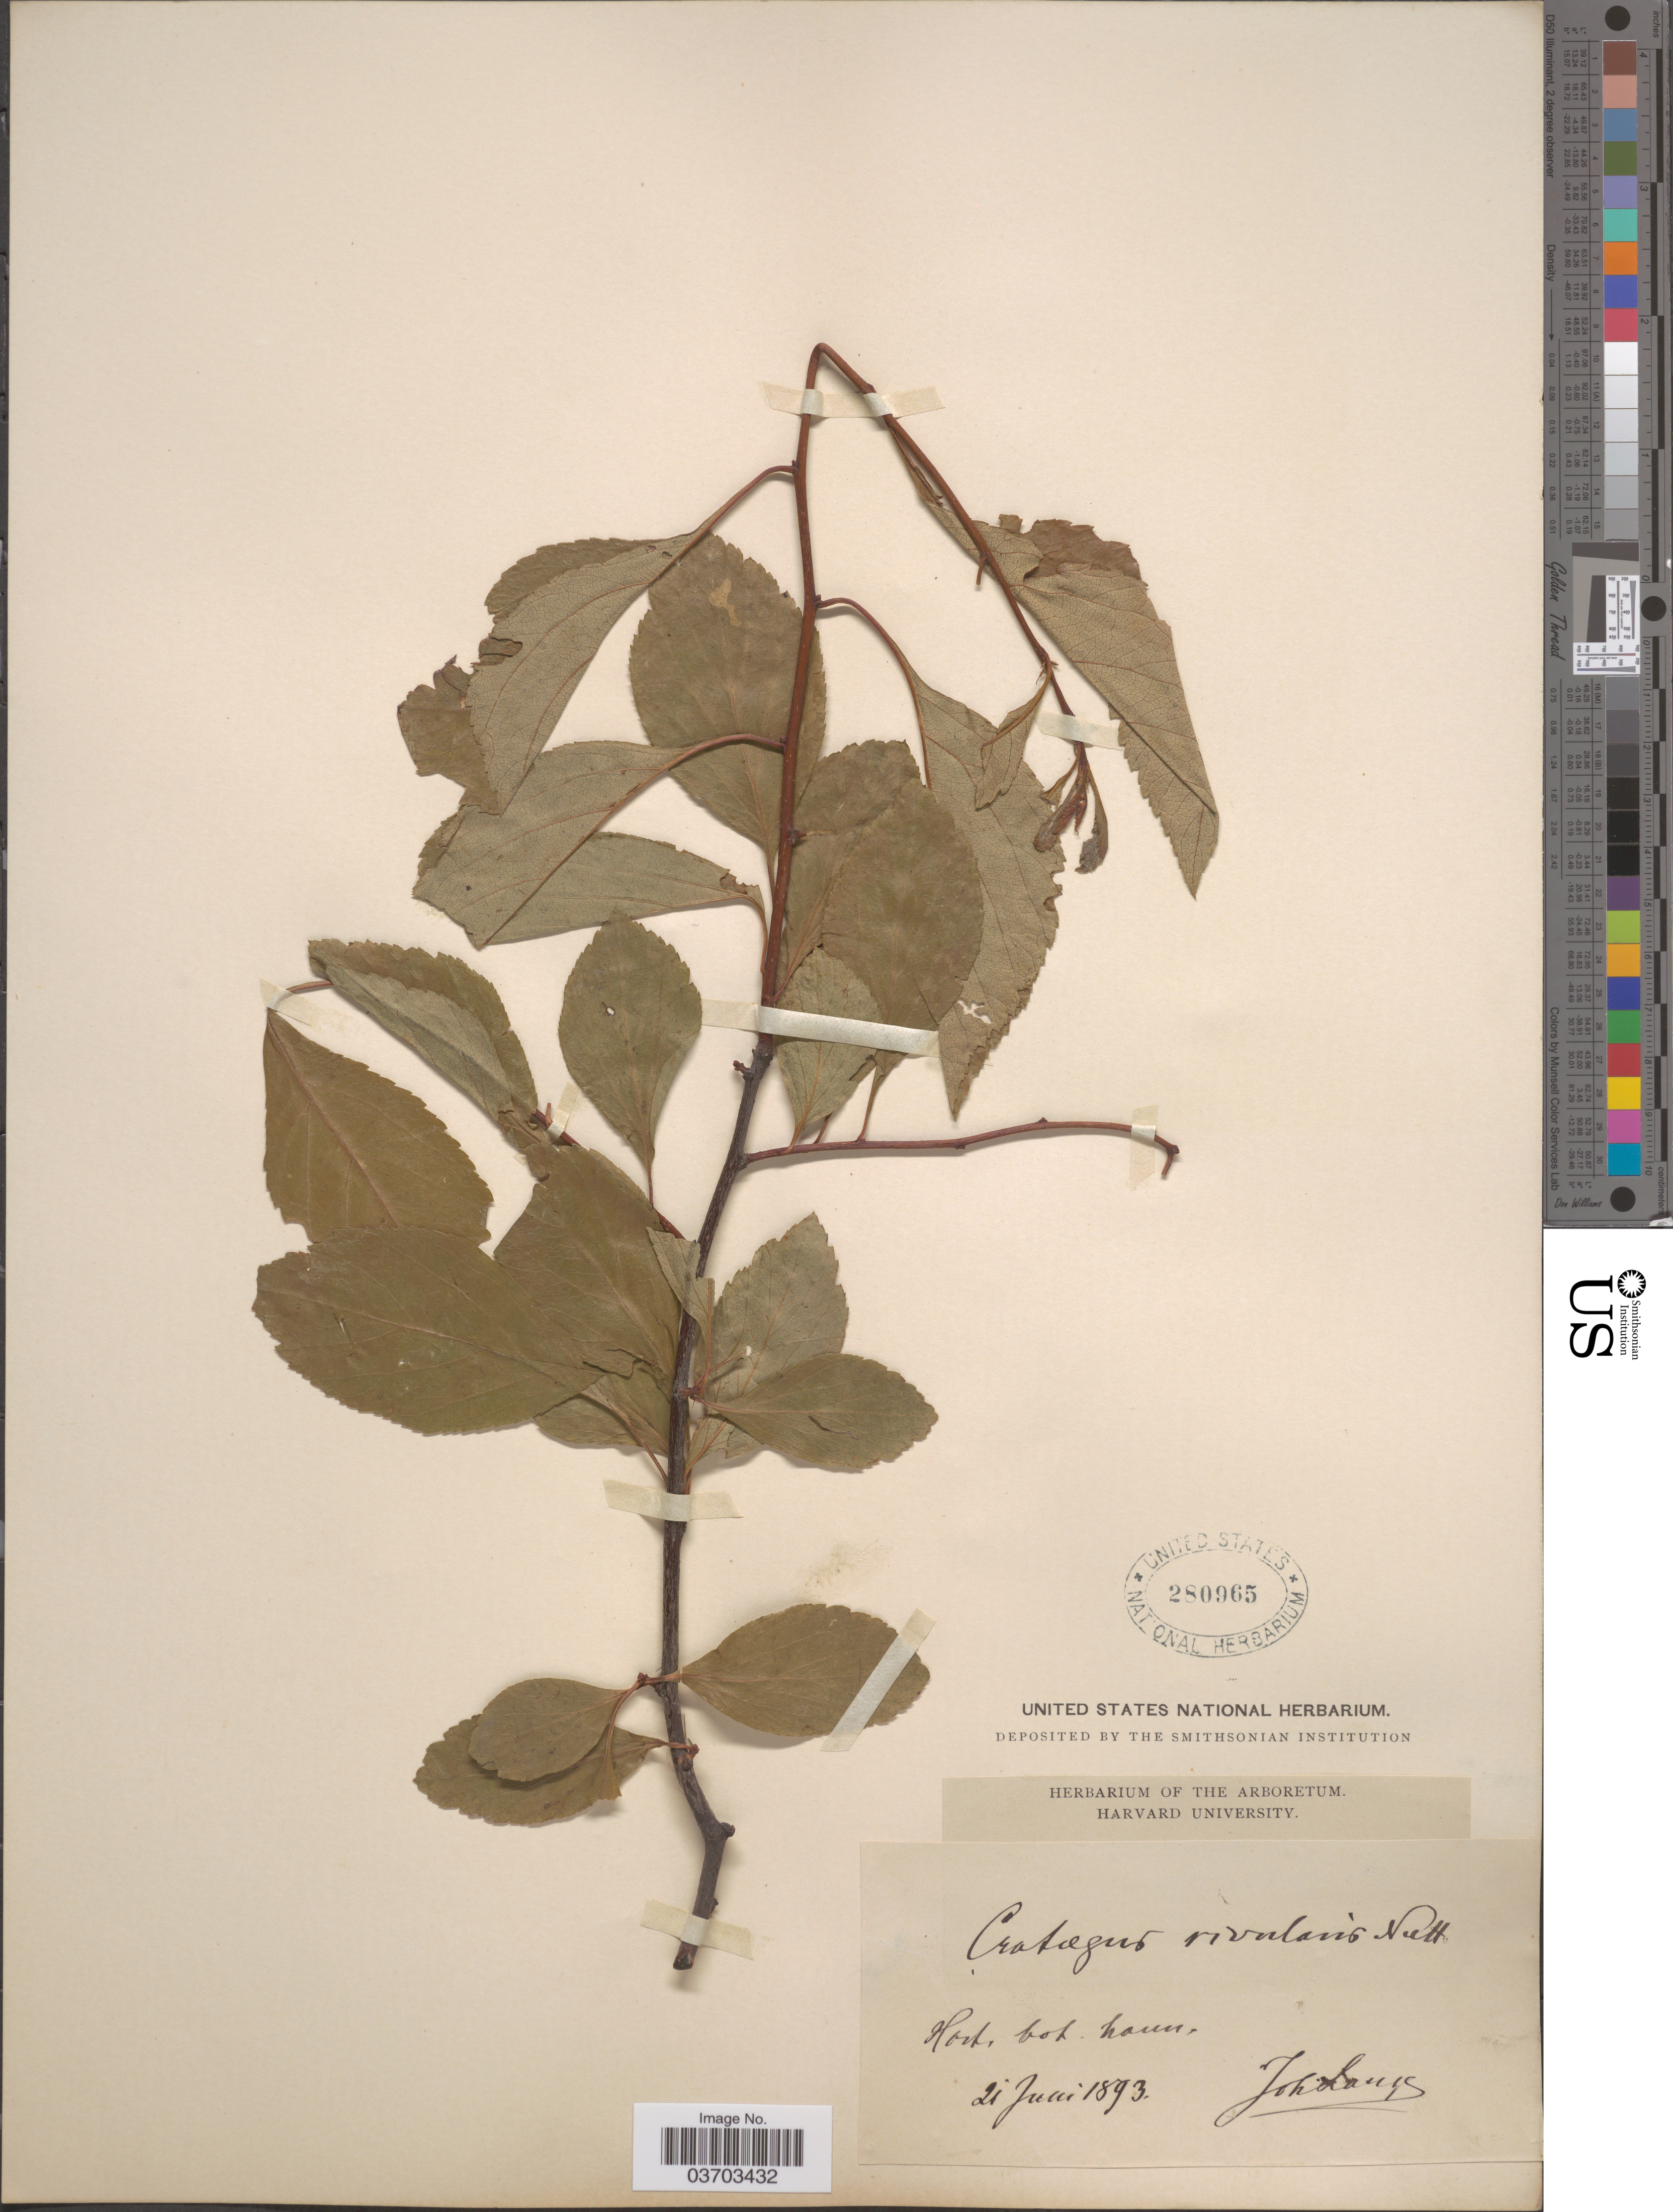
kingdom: Plantae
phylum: Tracheophyta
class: Magnoliopsida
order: Rosales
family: Rosaceae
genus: Crataegus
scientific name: Crataegus rivularis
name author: Nutt.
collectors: J. M. C. Lange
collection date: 1893-06-21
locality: Hort. bot. Haun.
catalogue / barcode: US 280965